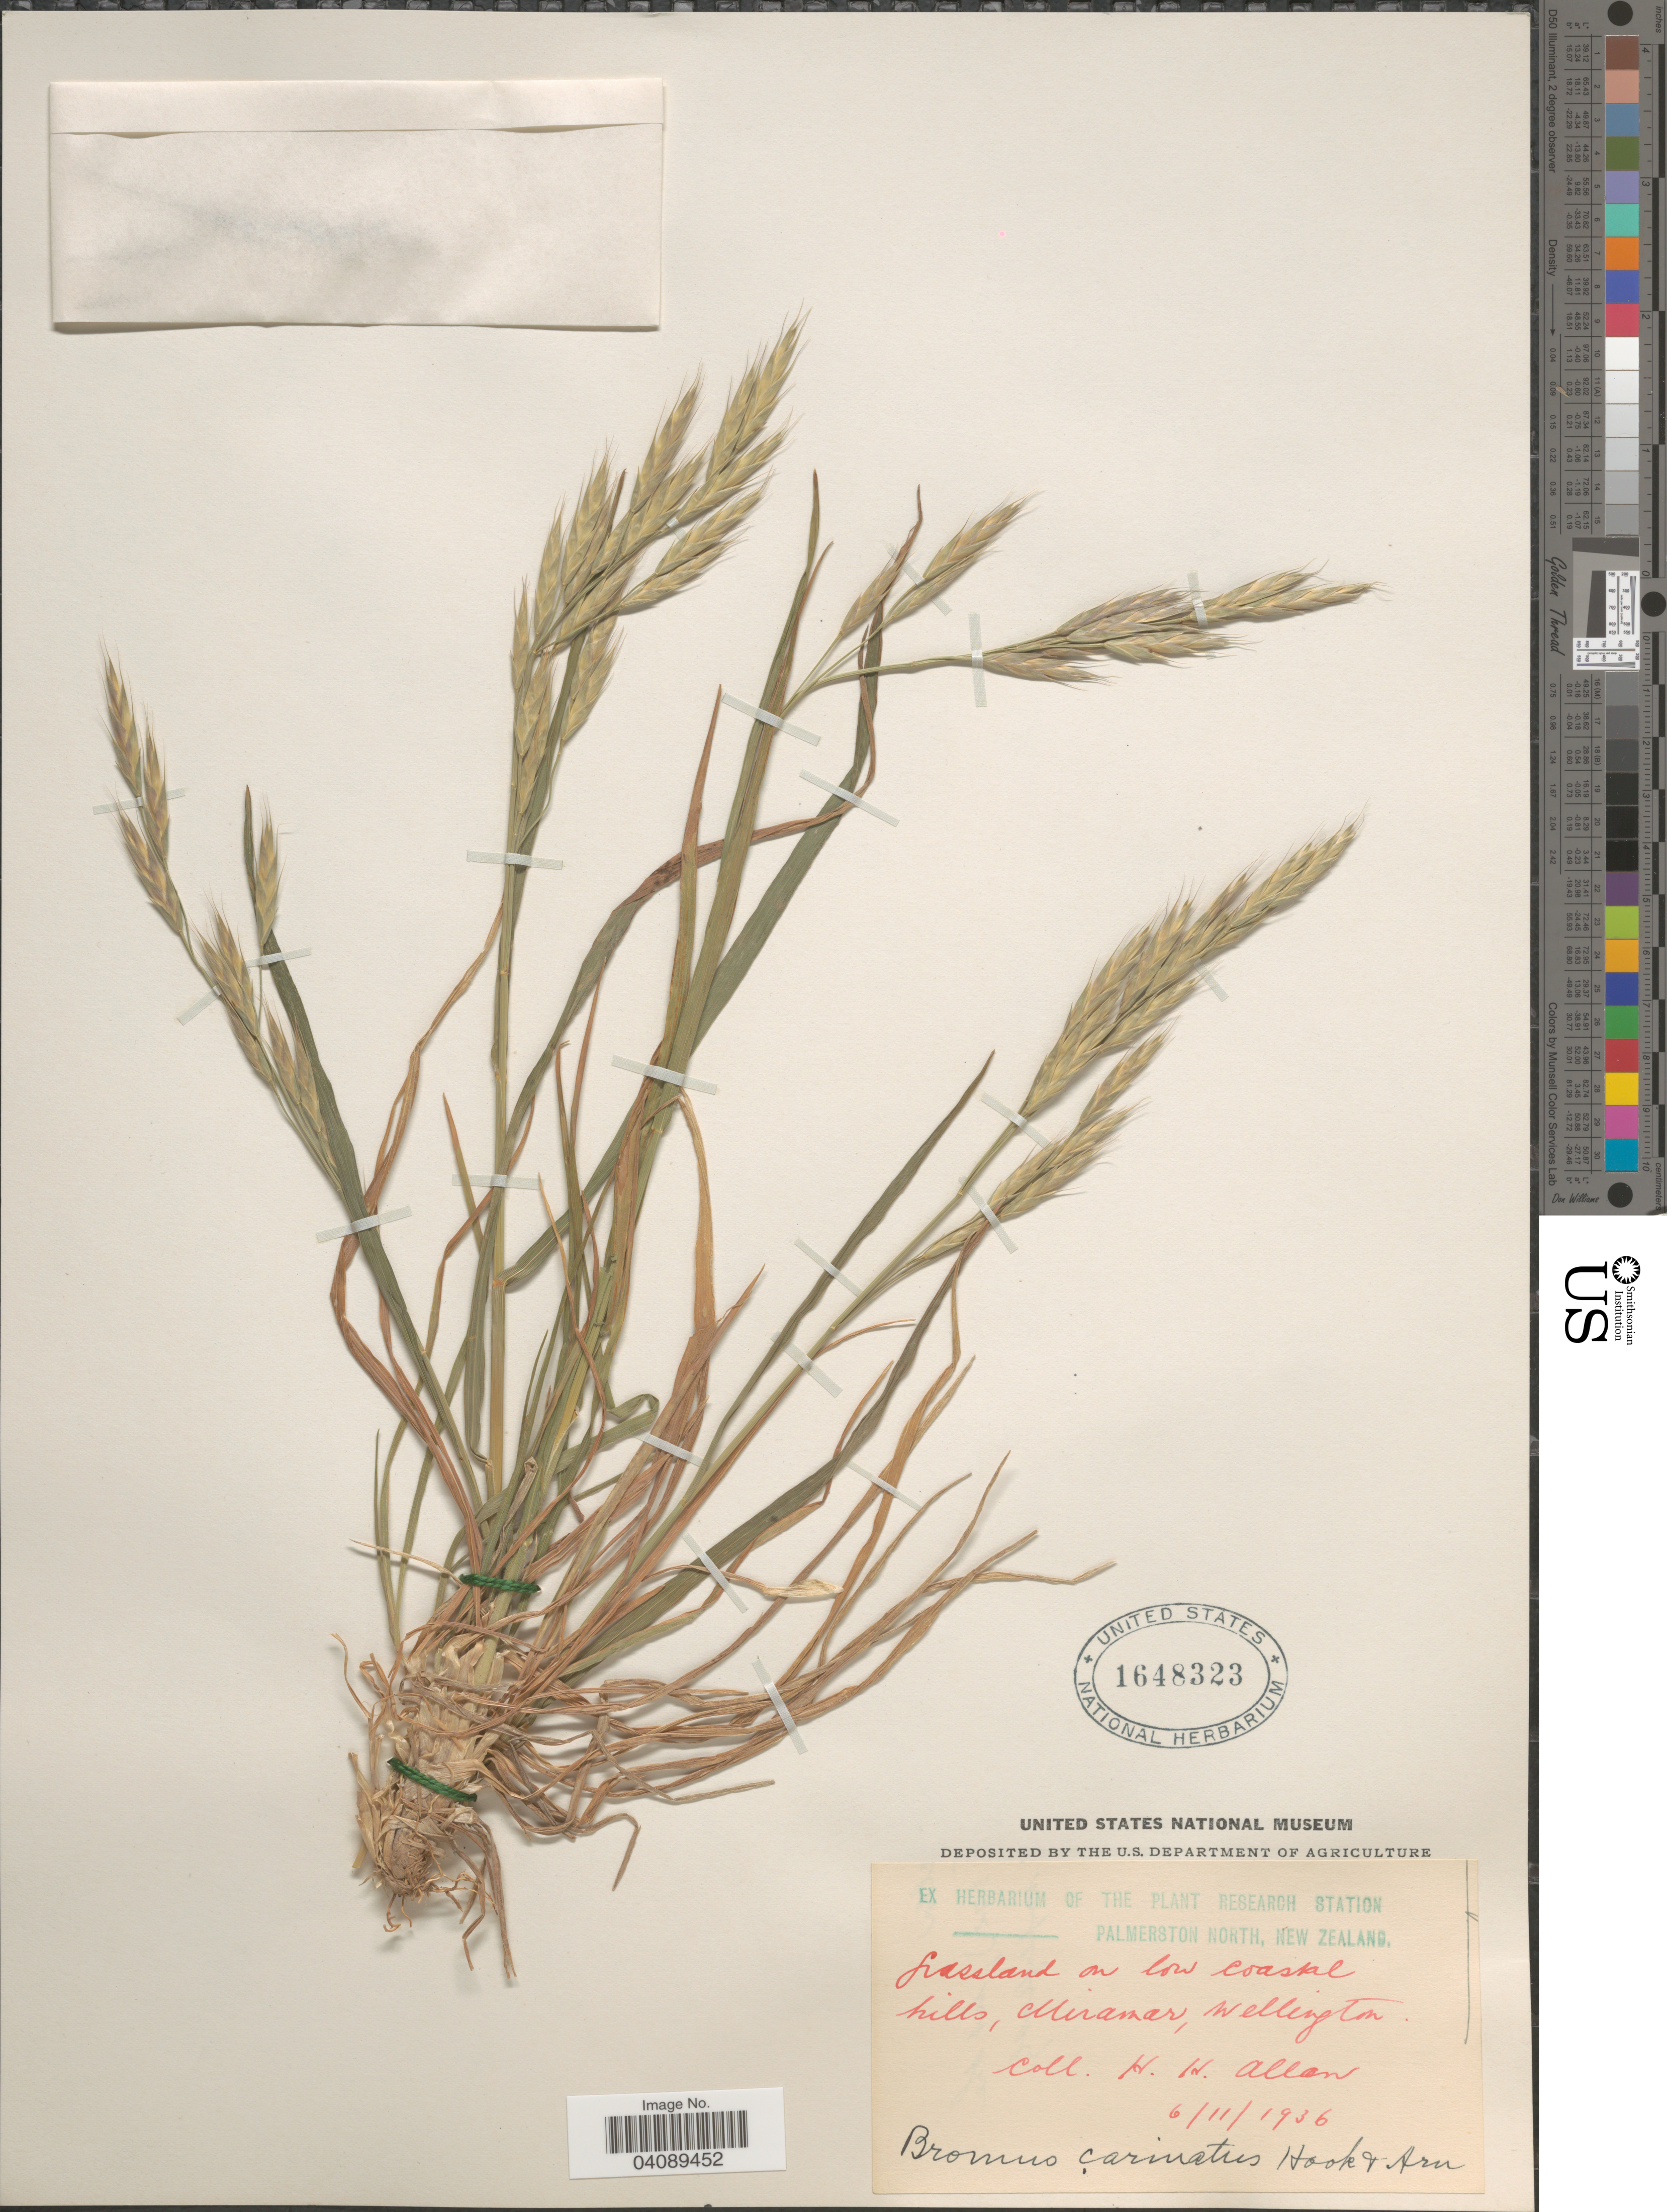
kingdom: Plantae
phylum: Tracheophyta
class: Liliopsida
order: Poales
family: Poaceae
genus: Bromus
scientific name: Bromus carinatus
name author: Hook. & Arn.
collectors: H. Allan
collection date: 1936-11-06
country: New Zealand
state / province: Wellington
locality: Grassland on low Coastal hhills, Miramar.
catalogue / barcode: US 1648323